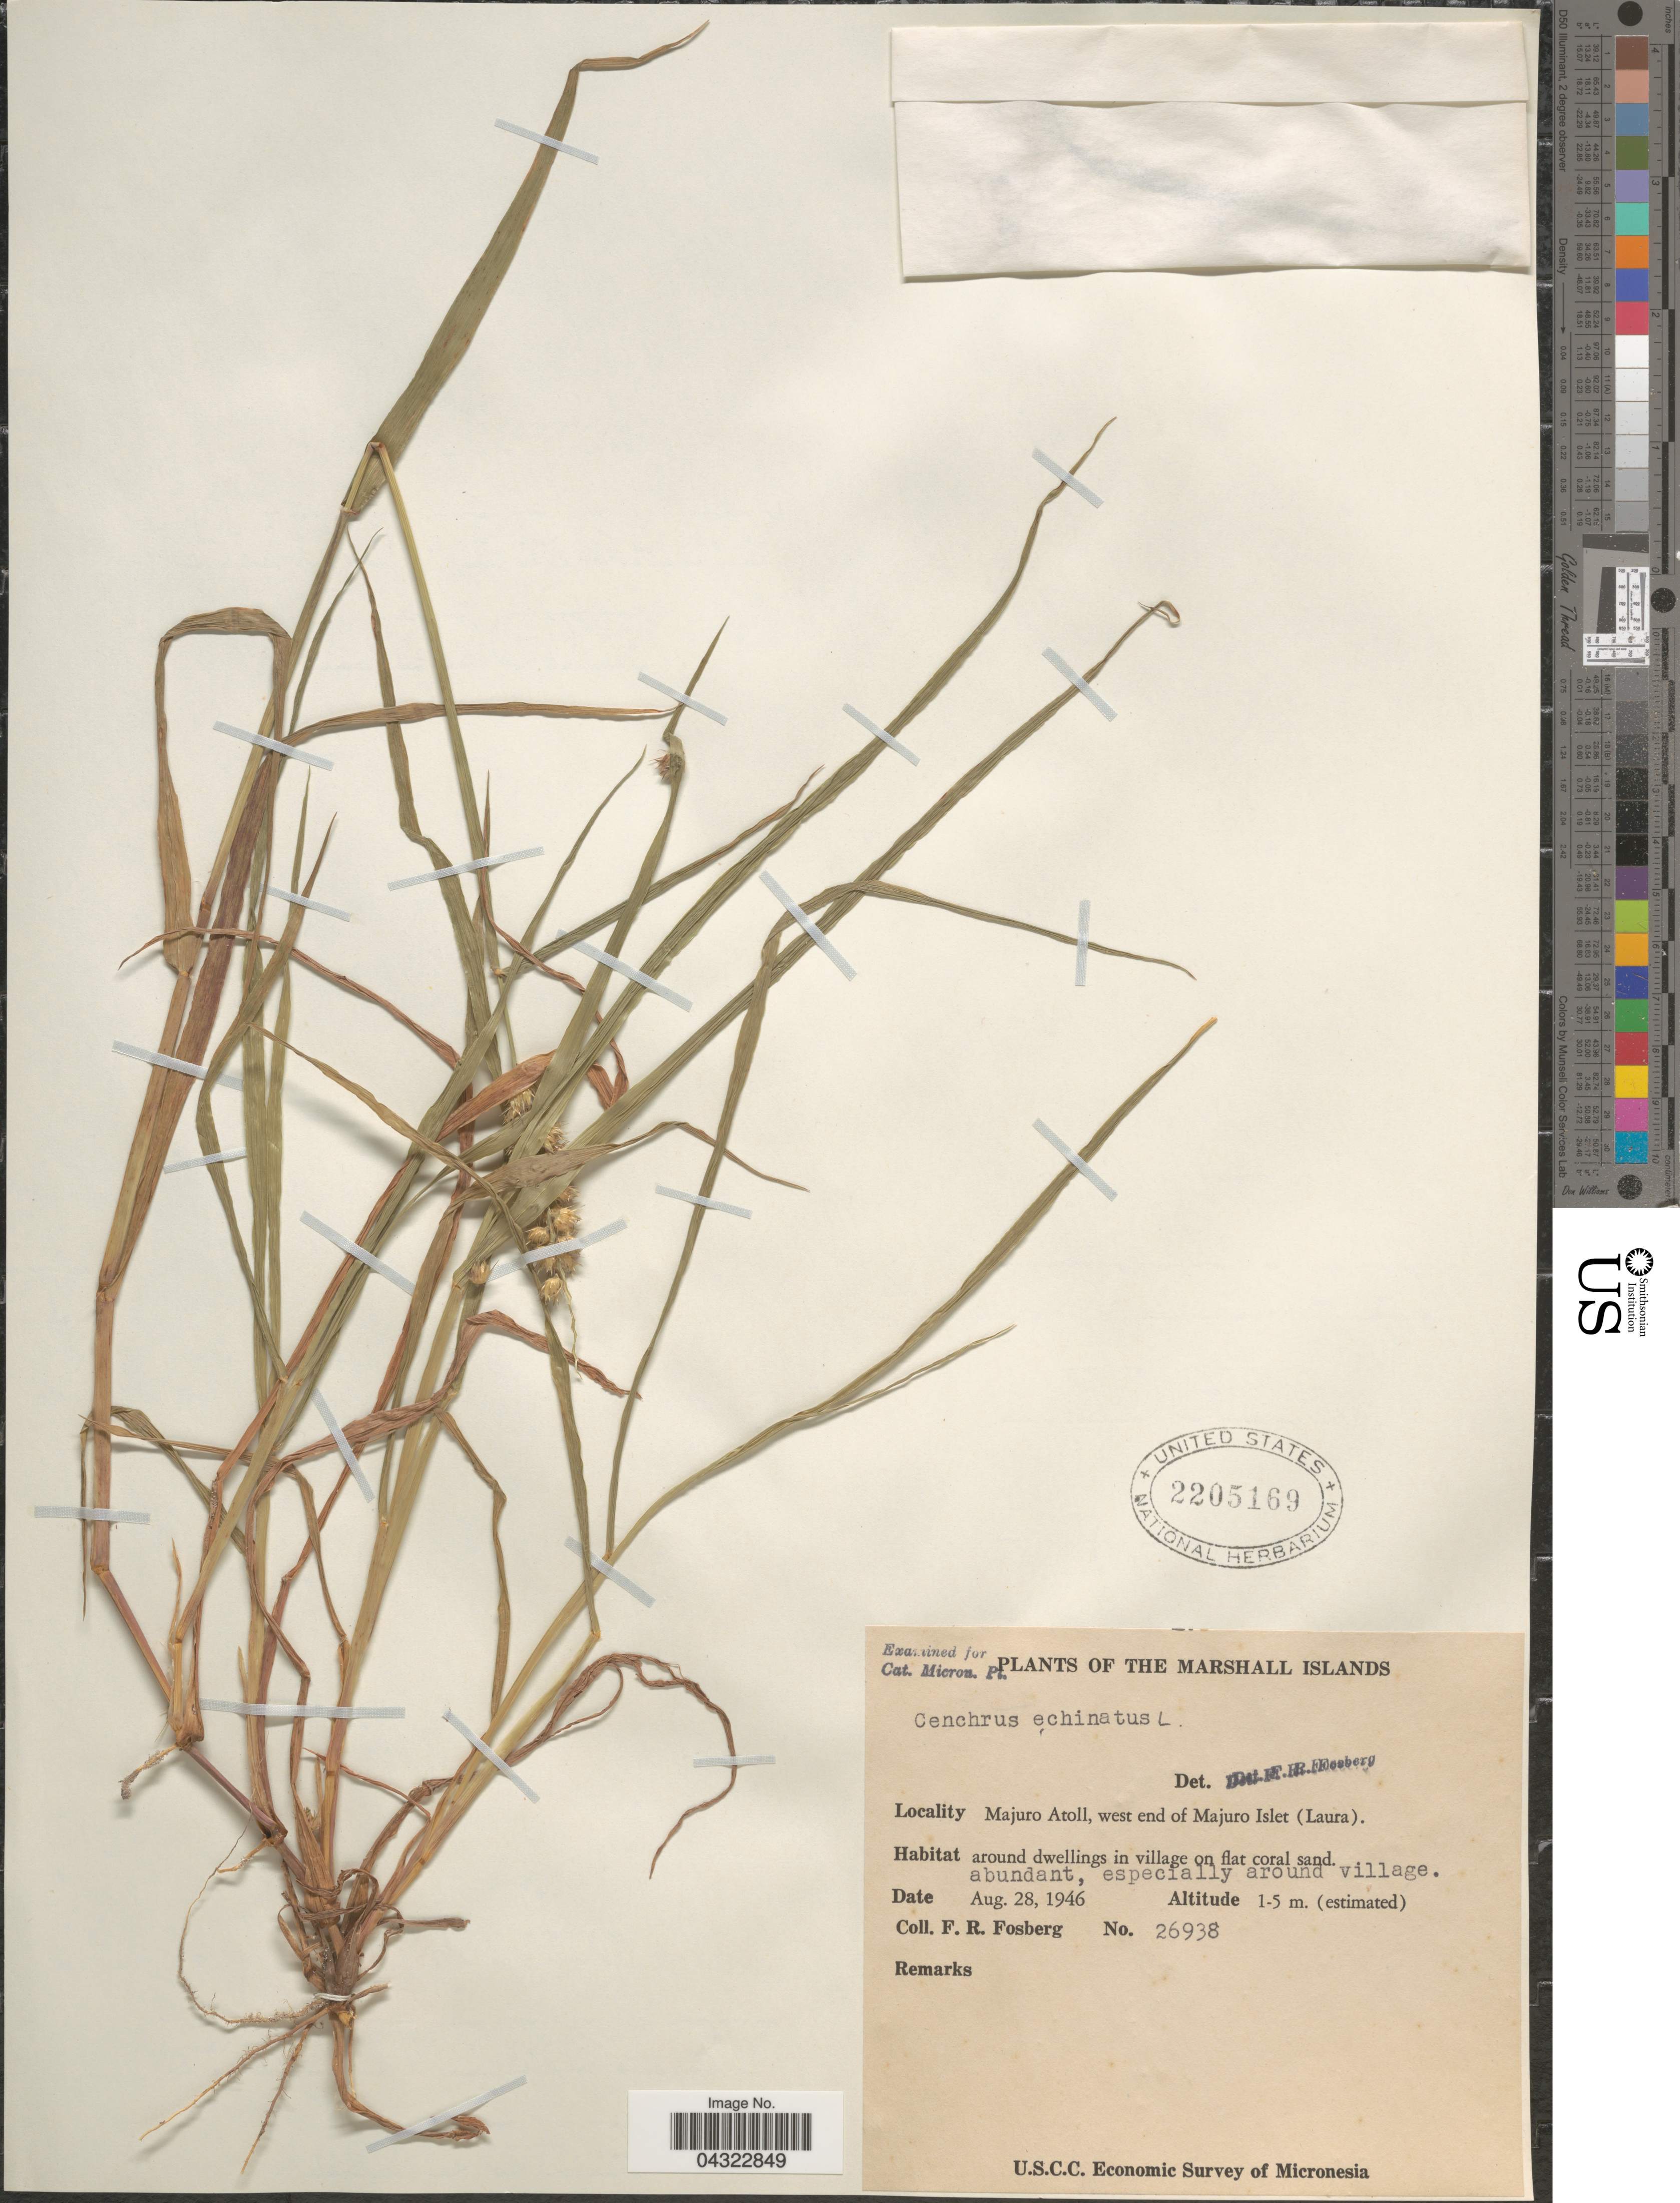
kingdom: Plantae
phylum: Tracheophyta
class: Liliopsida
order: Poales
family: Poaceae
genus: Cenchrus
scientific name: Cenchrus echinatus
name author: L.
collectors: F. R. Fosberg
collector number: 26938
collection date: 1946-08-28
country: Marshall Islands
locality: Majuro Atoll, west end of Majuro Islet (Laura). U.S.C.C. Economic Survey of Micronesia.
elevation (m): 1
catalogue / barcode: US 2205169